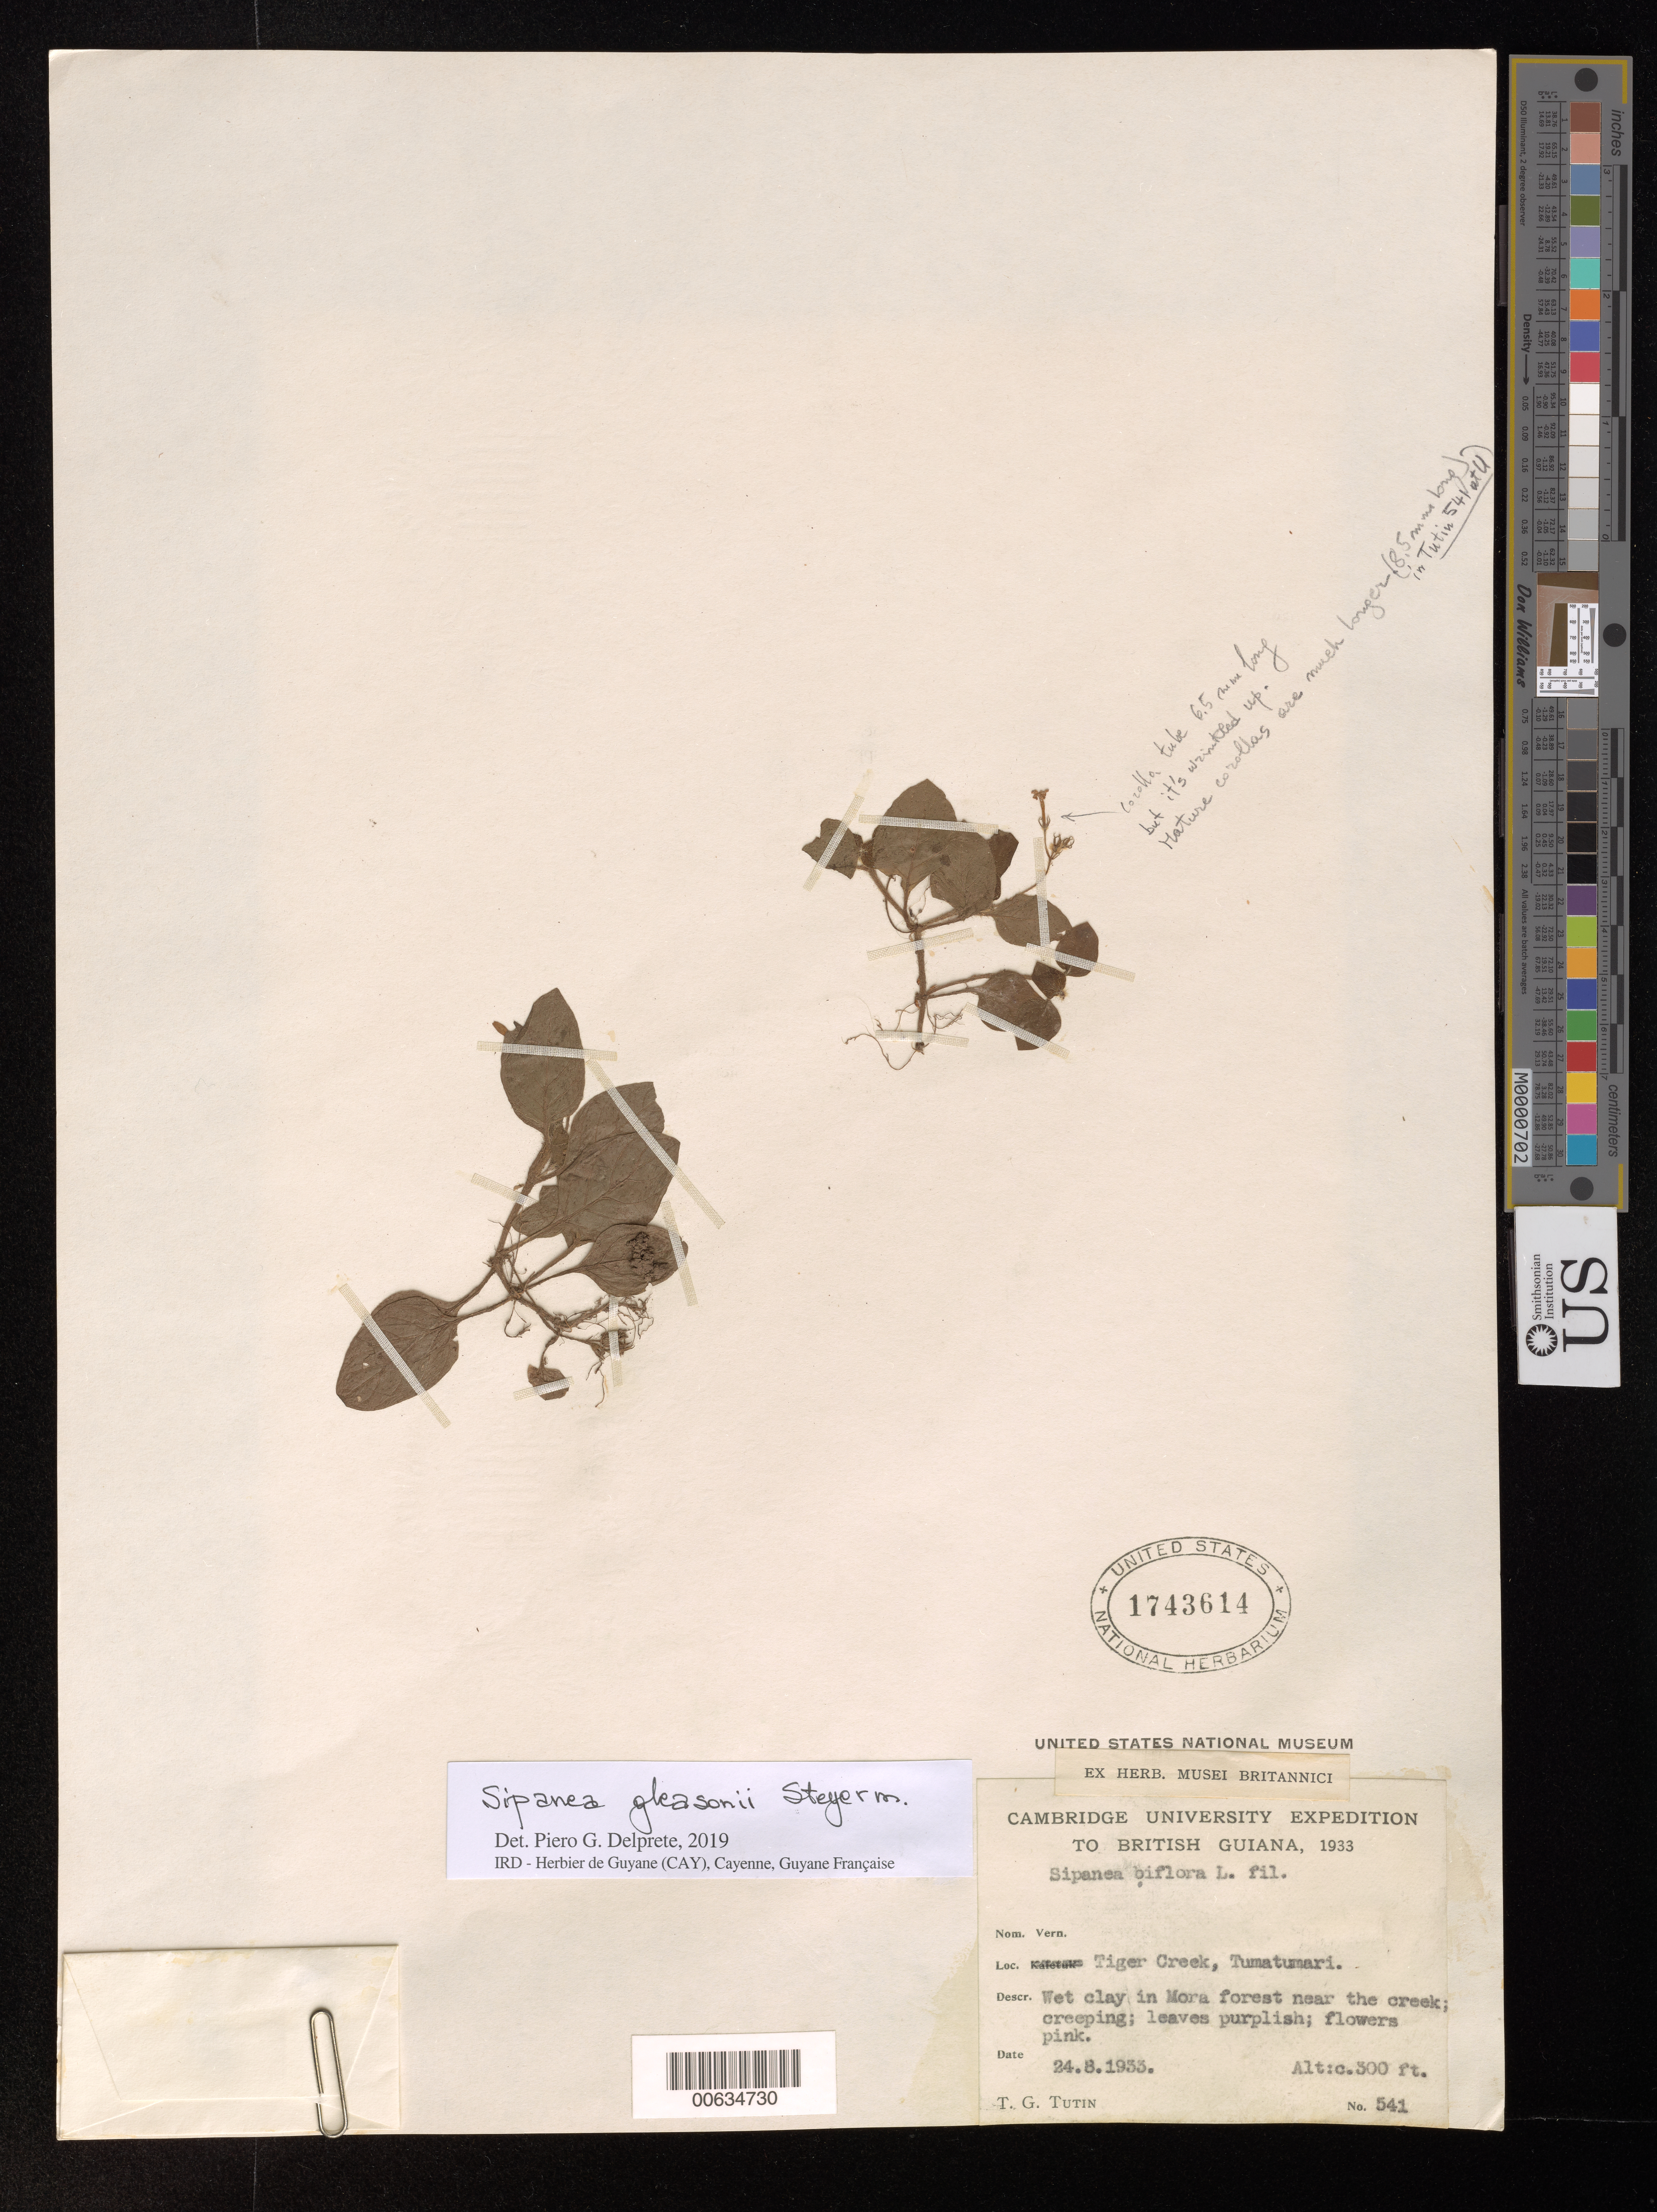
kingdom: Plantae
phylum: Tracheophyta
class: Magnoliopsida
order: Gentianales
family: Rubiaceae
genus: Sipanea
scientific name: Sipanea gleasonii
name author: Steyerm.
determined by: Delprete, P. G., Herb. de Guyane Cay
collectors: T. G. Tutin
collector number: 541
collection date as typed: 24-Aug-33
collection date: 1933-08-24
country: Guyana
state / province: Potaro-Siparuni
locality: Tiger Creek, Tumatumari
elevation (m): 90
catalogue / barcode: US 1743614